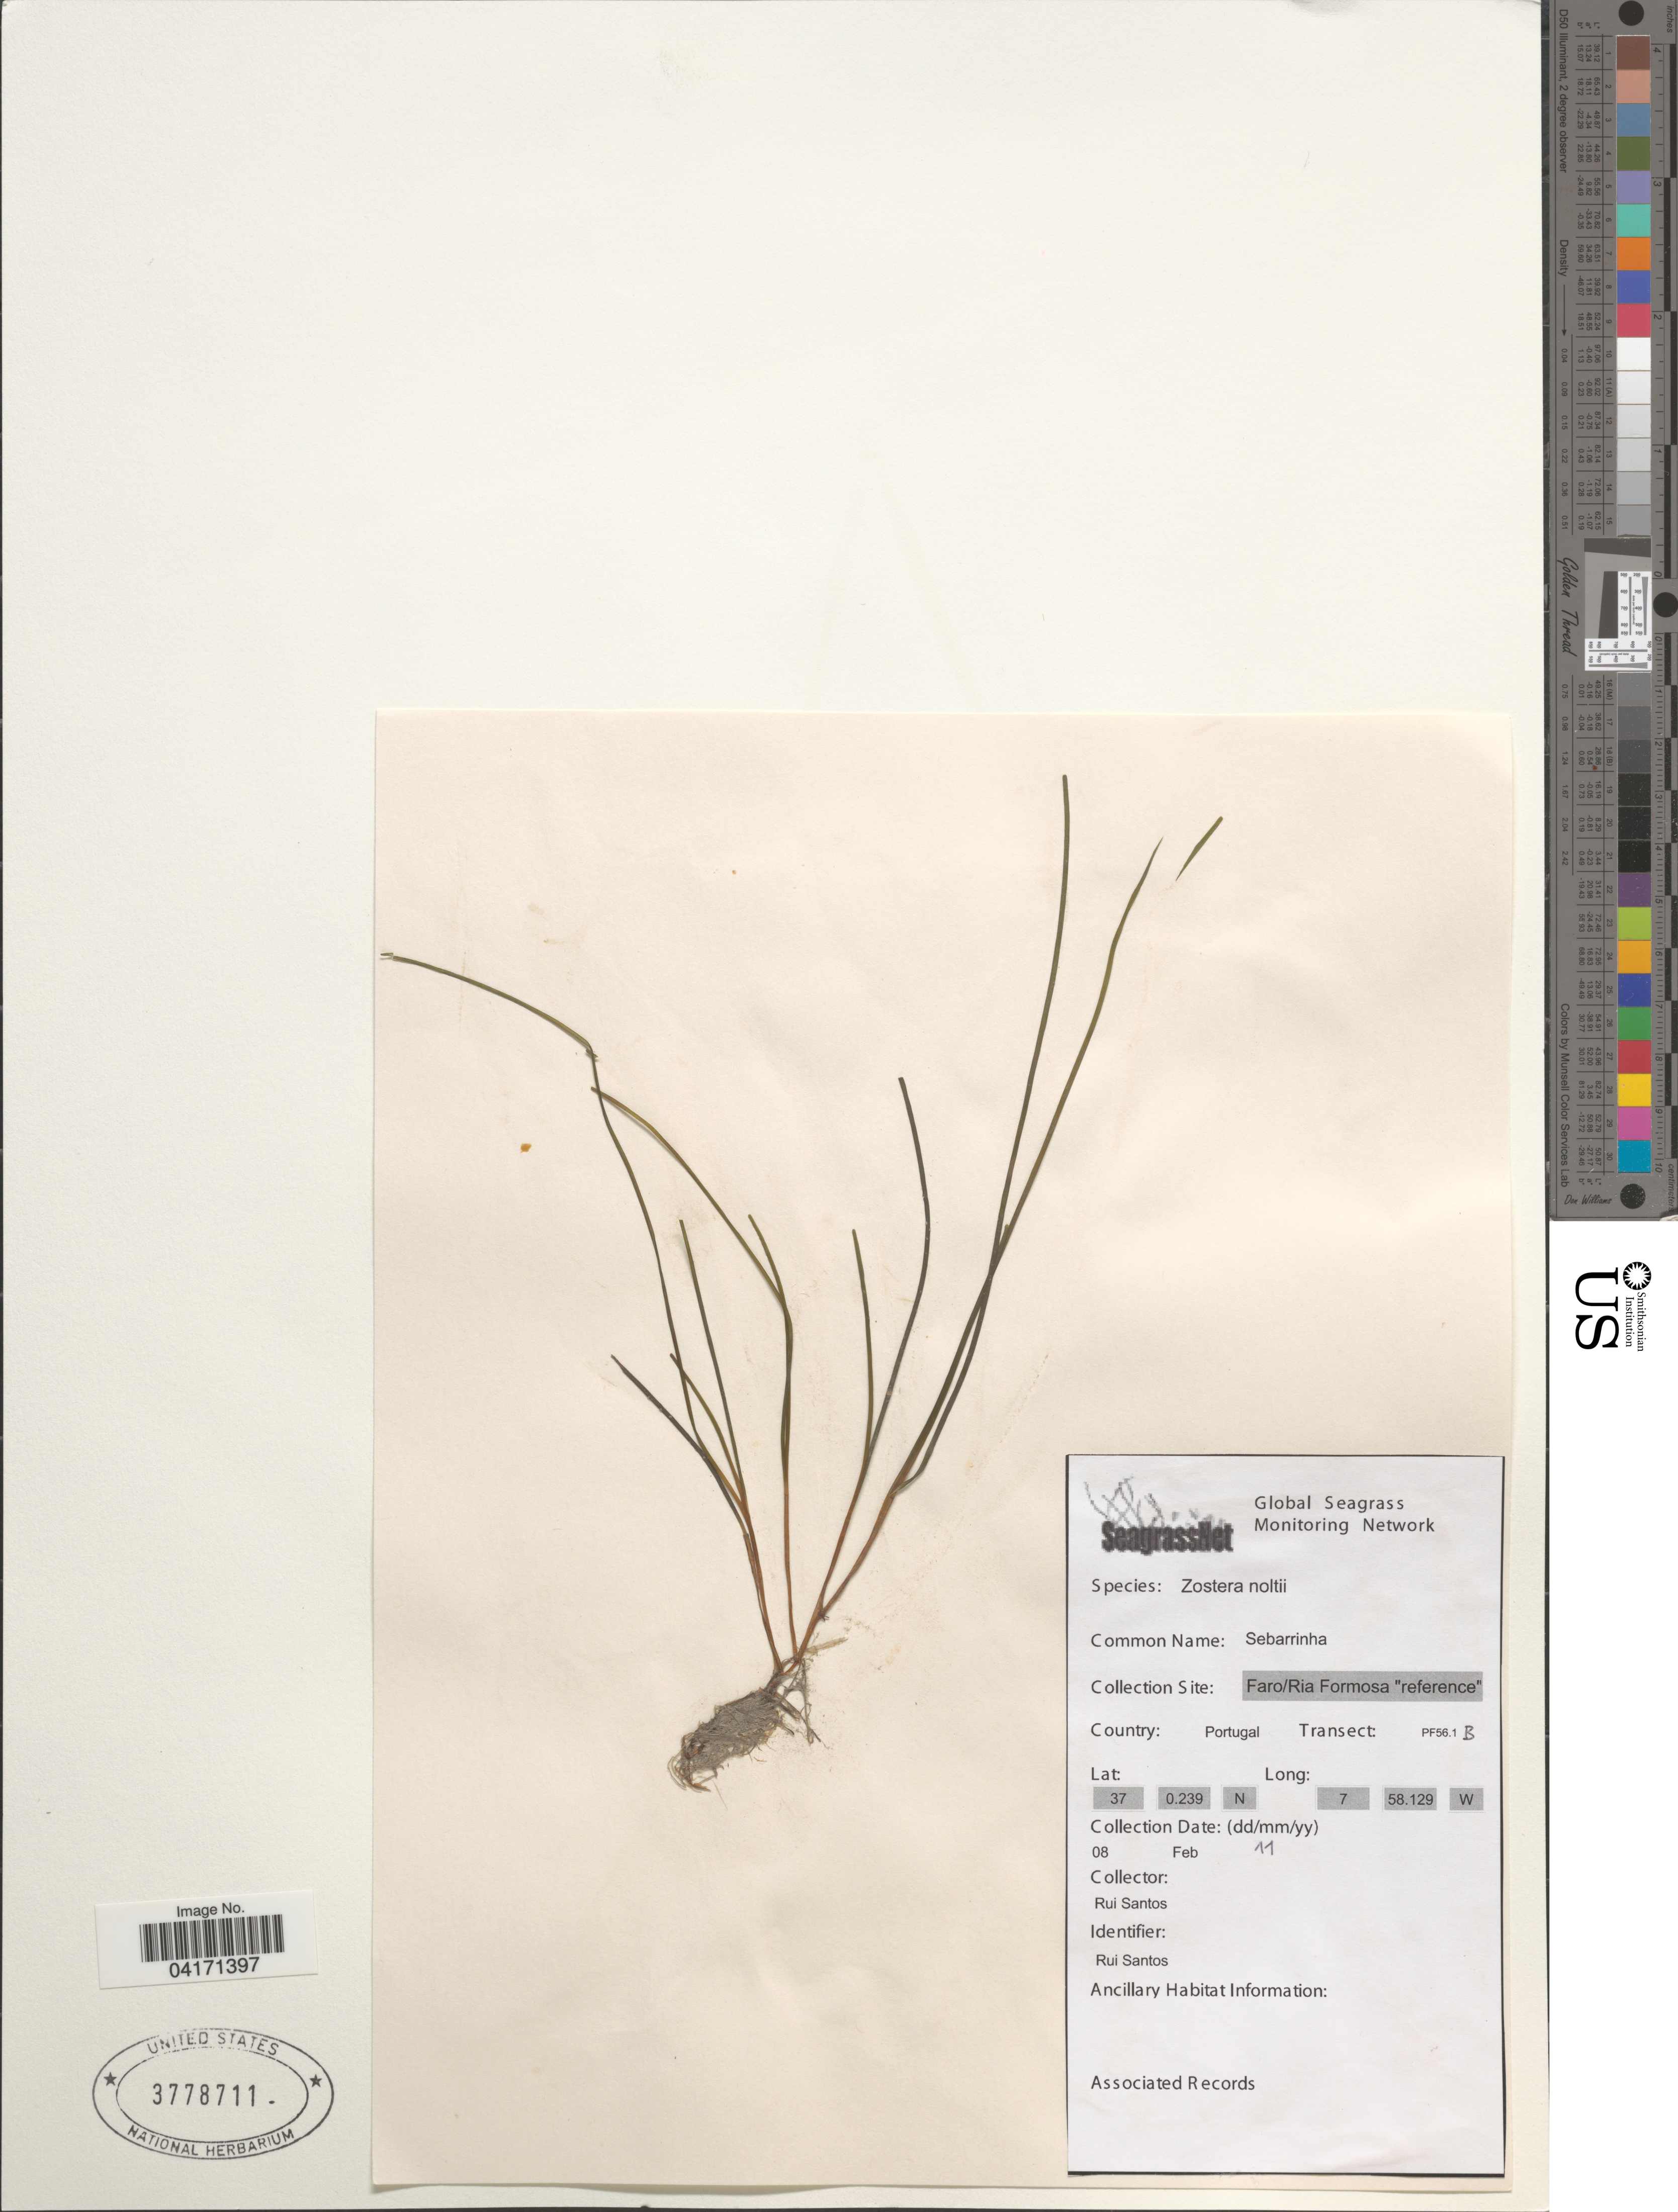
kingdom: Plantae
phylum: Tracheophyta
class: Liliopsida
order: Alismatales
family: Zosteraceae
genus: Zostera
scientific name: Zostera noltii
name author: Hornem.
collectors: R. Santos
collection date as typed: Transcribed d/m/y: 8/2/11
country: Portugal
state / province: Faro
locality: Ria Formosa "reference". Transect: PF56.1 B.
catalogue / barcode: US 3778711